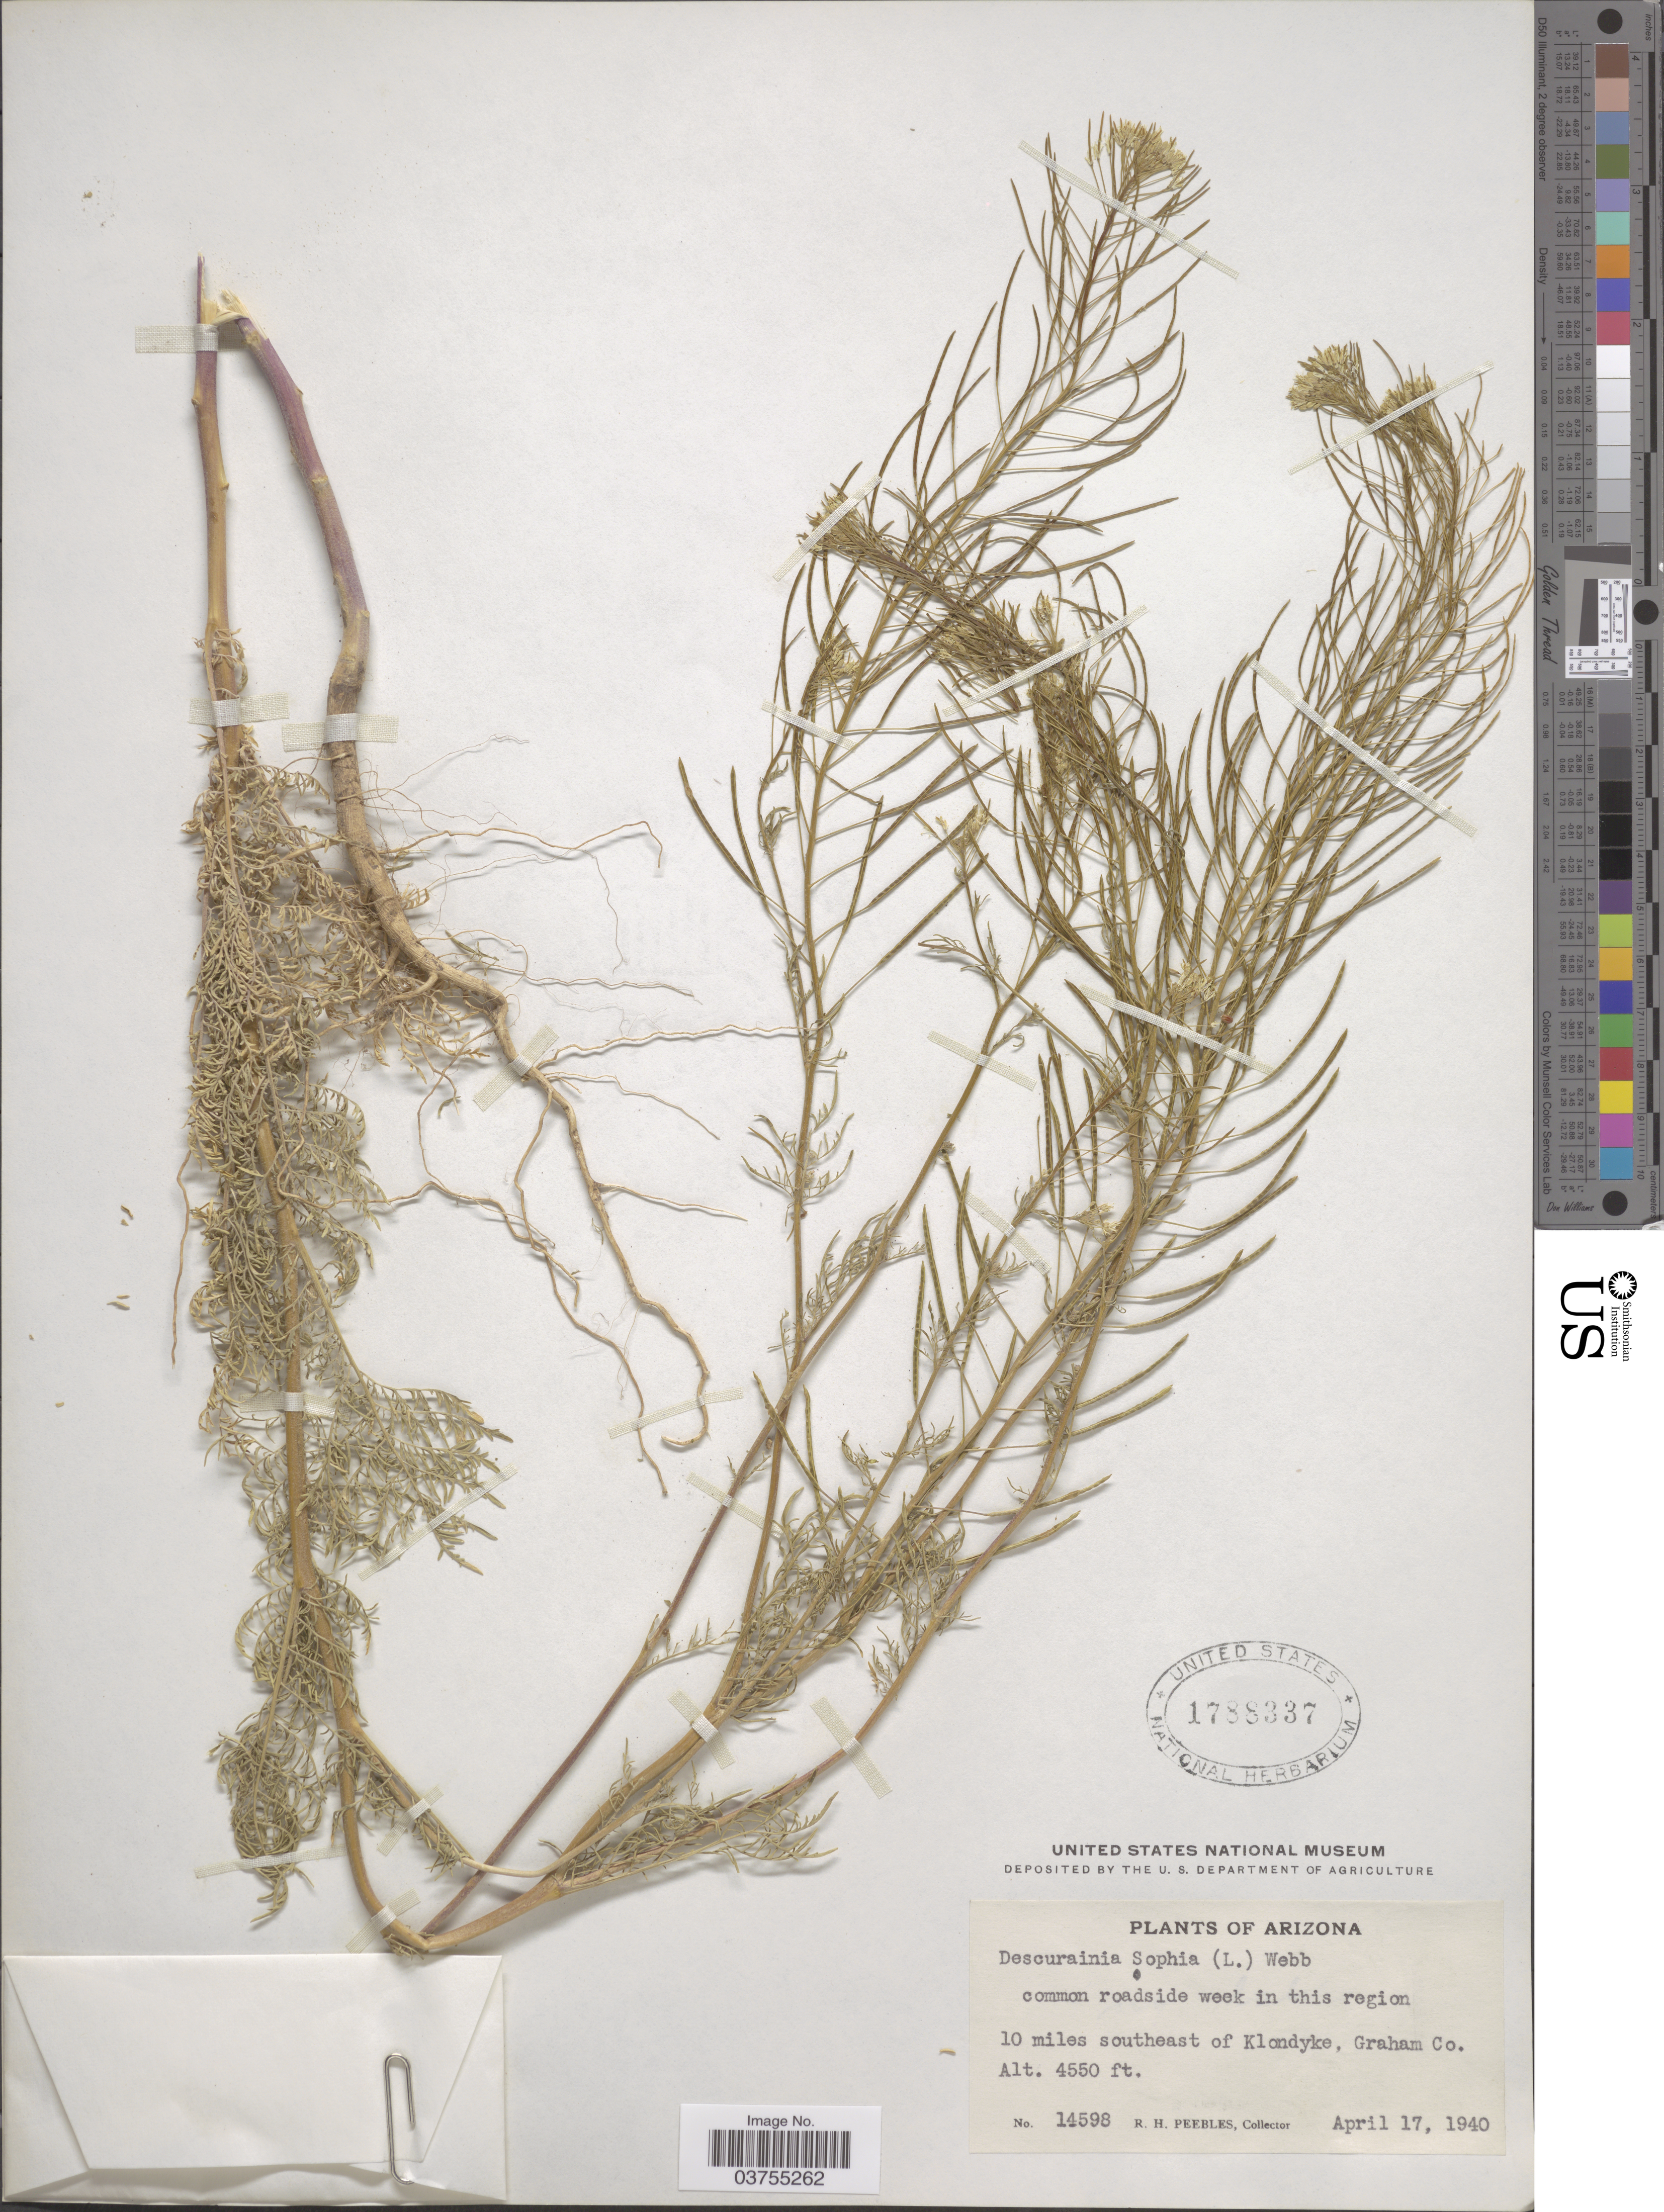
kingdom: Plantae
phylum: Tracheophyta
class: Magnoliopsida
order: Brassicales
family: Brassicaceae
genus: Descurainia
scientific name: Descurainia sophia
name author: (L.) Webb ex Prantl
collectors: R. H. Peebles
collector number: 14598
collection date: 1940-04-17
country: United States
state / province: Arizona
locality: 10 miles southeast of Klondyke, Graham Co.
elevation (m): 1387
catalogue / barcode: US 1788337